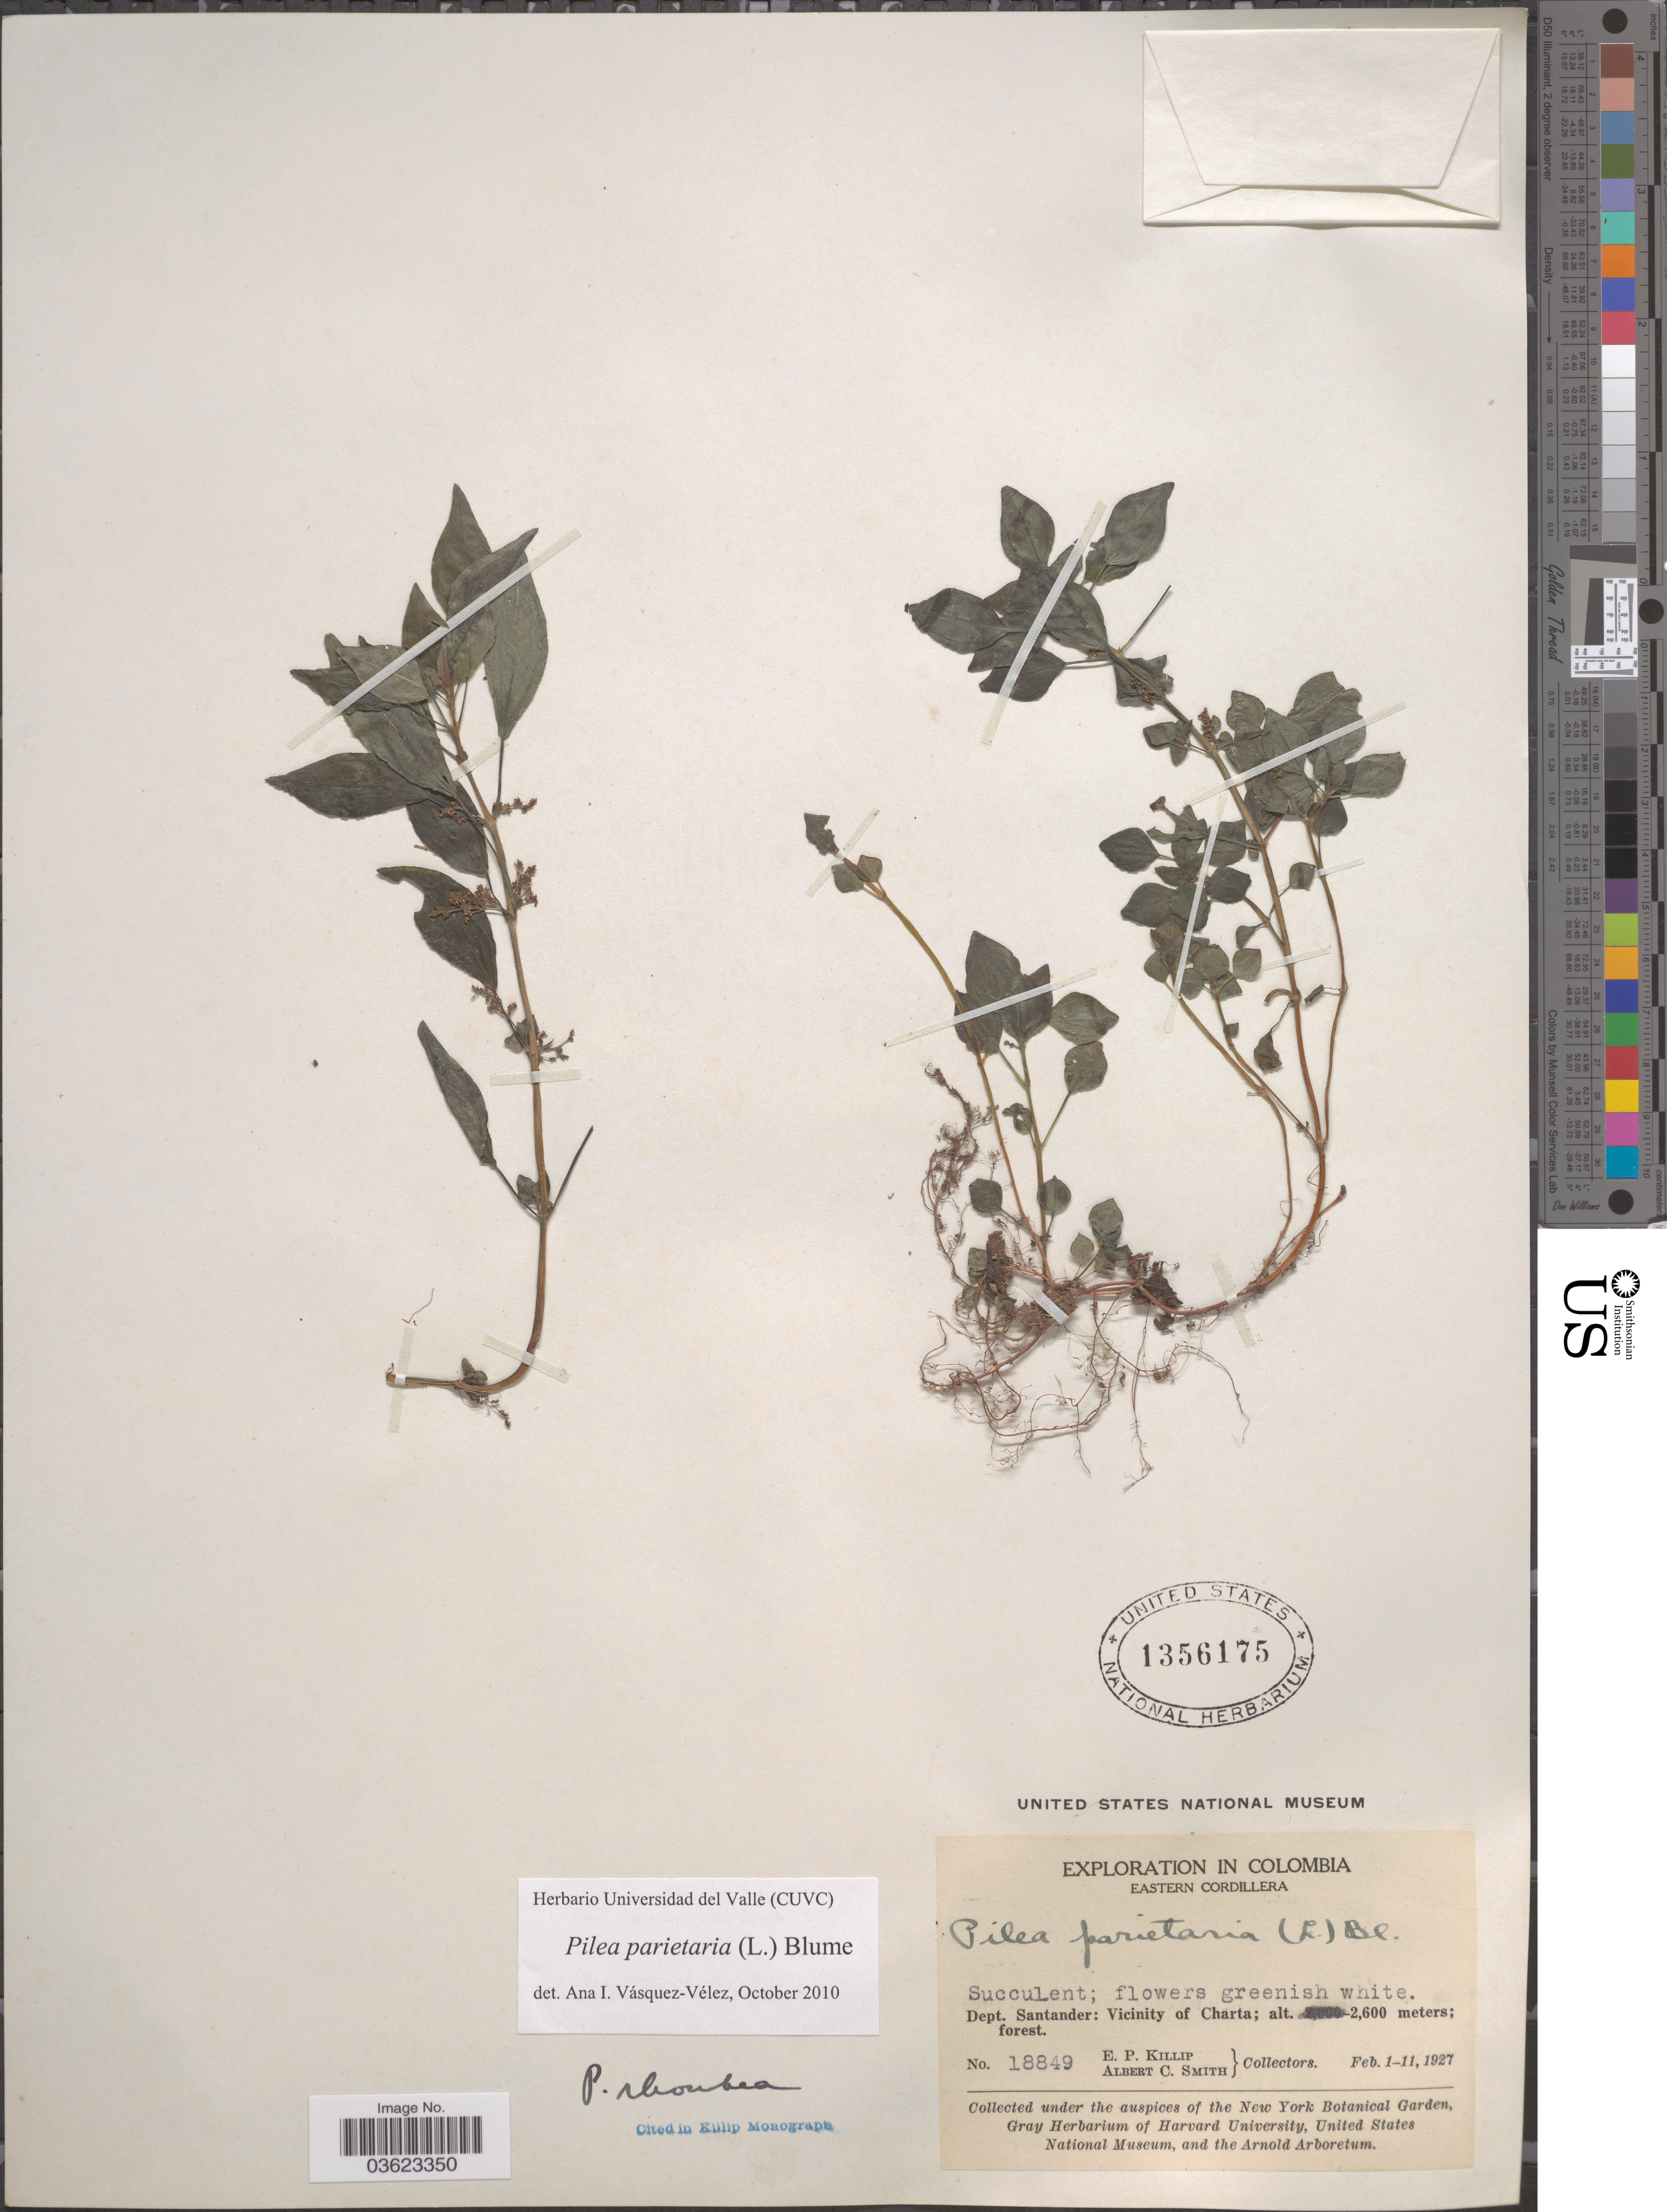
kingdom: Plantae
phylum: Tracheophyta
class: Magnoliopsida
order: Rosales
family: Urticaceae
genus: Pilea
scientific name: Pilea parietaria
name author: (L.) Blume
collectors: E. P. Killip & A. C. Smith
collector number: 18849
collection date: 1927-02-01/1927-02-11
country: Colombia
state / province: Santander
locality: Eastern Cordillera. Dept. Santander: Vicinity of Charta.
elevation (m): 2600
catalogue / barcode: US 1356175